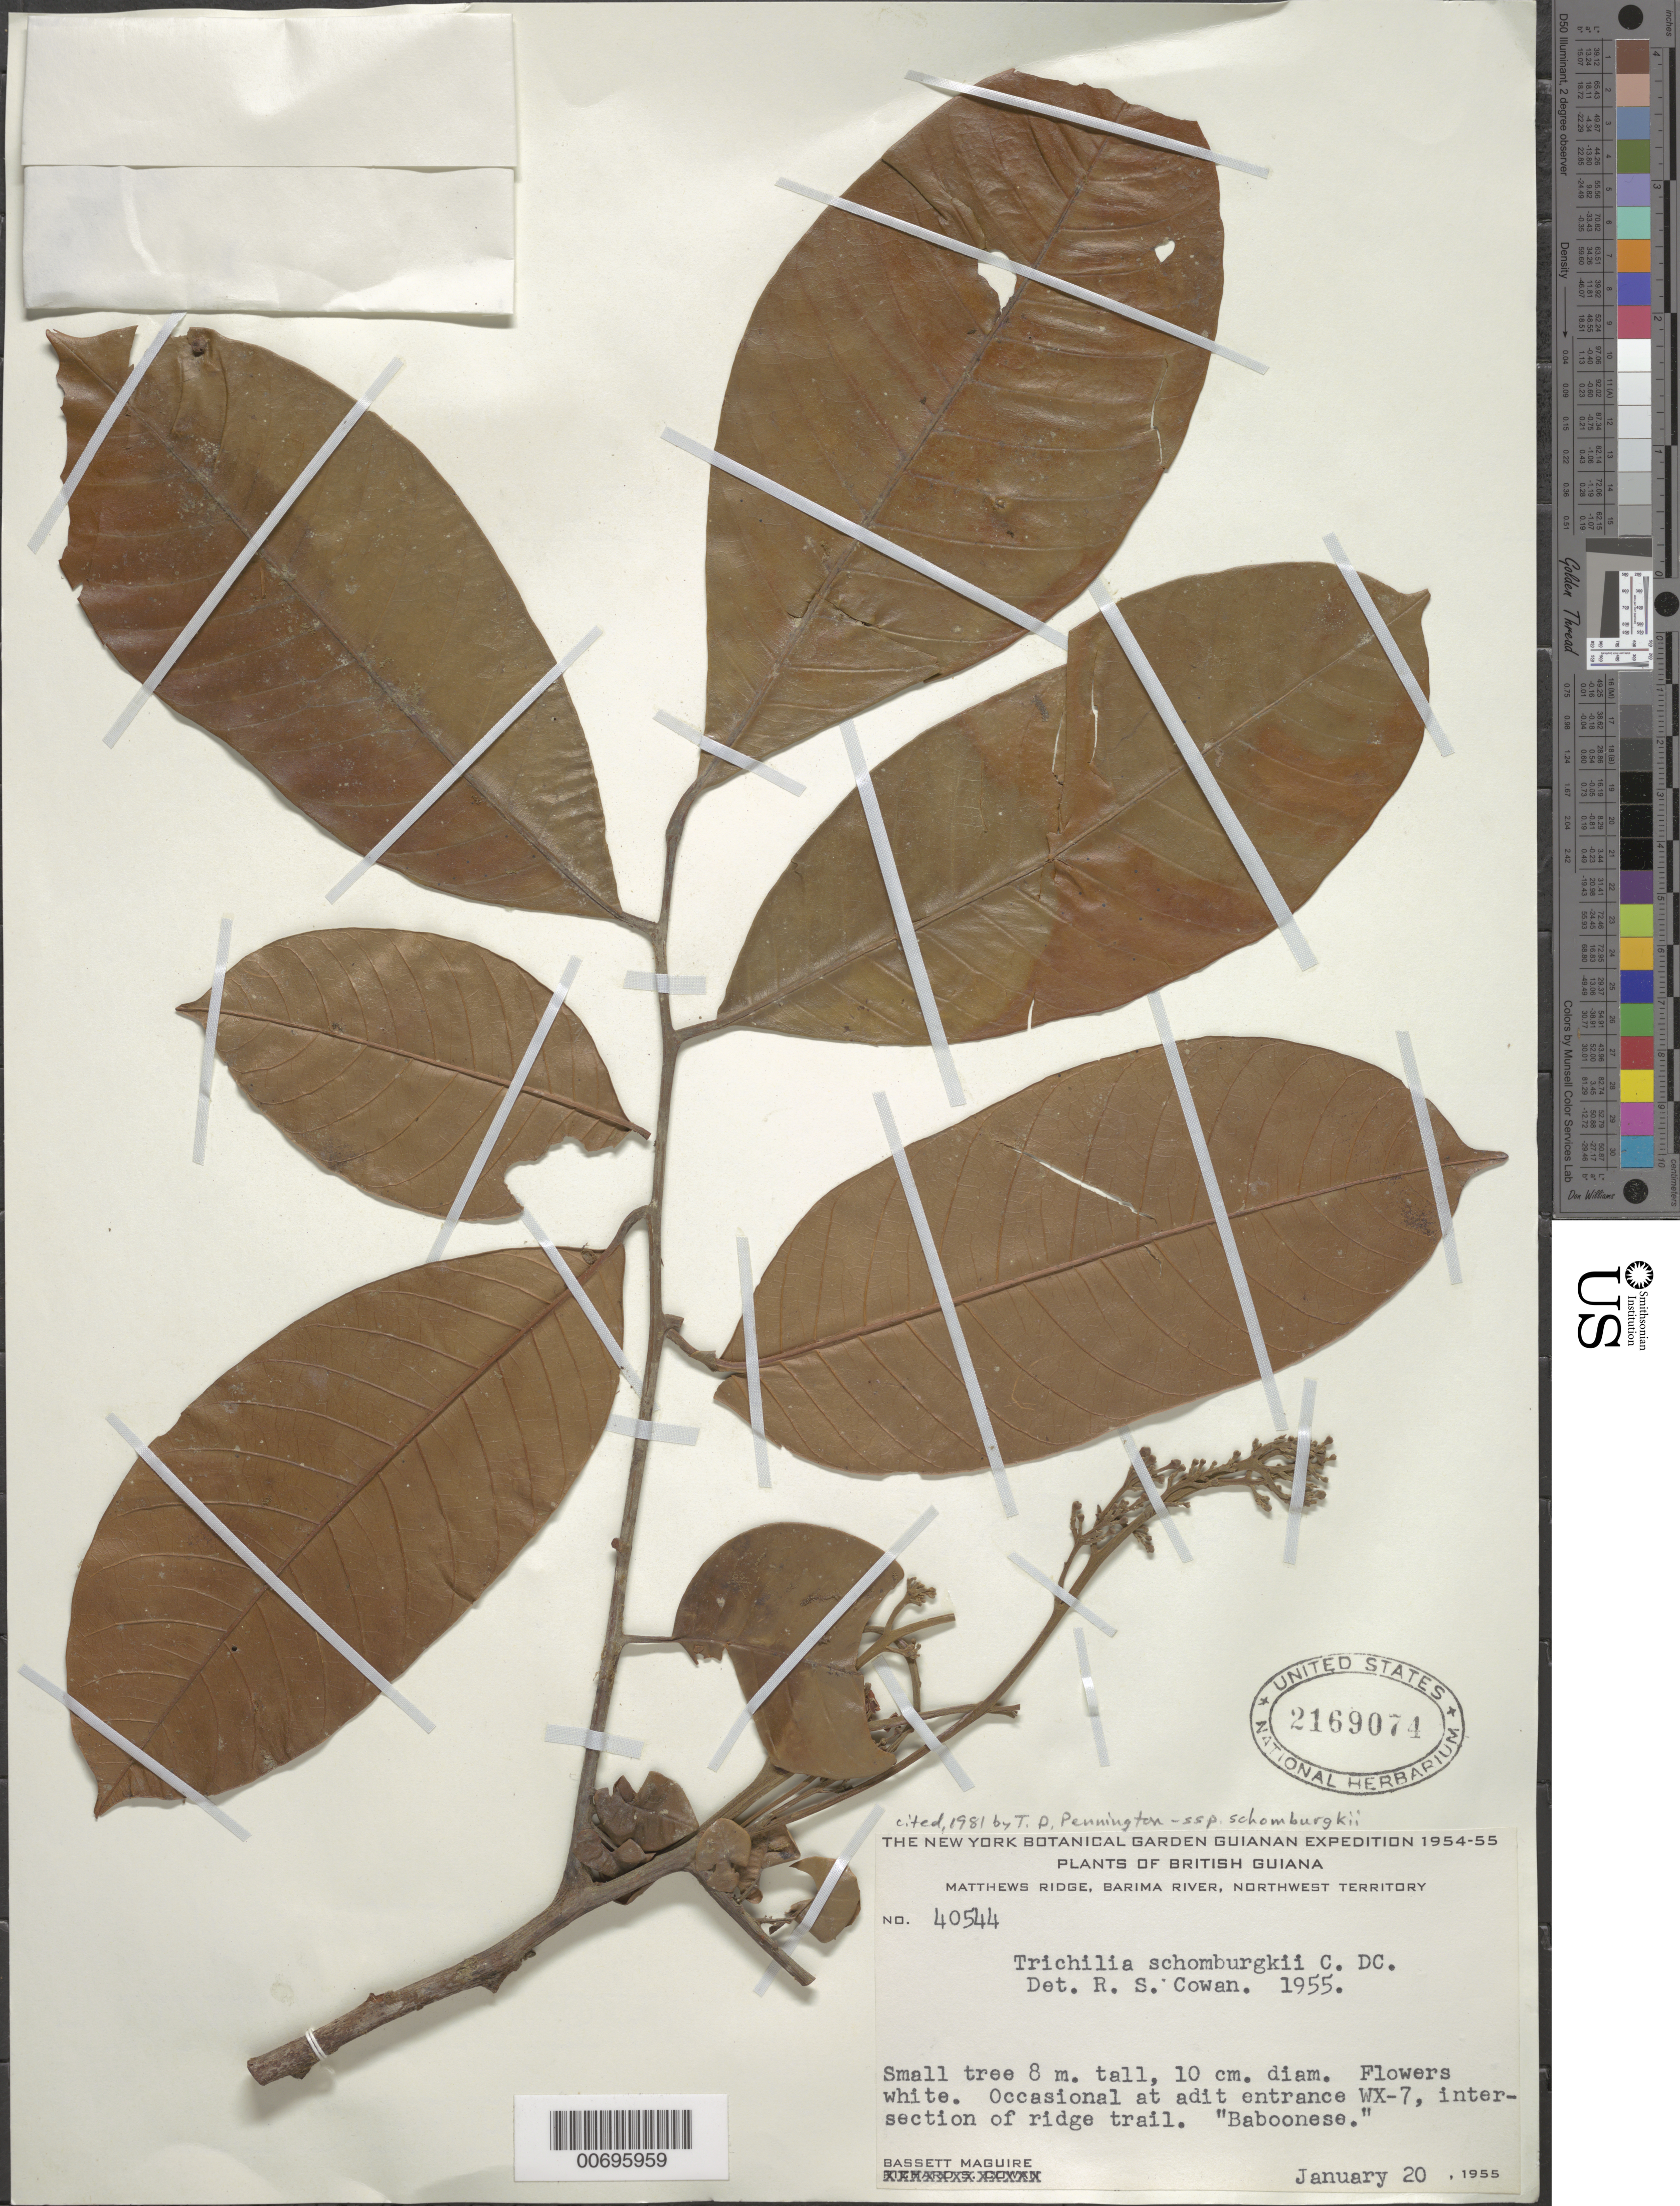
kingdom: Plantae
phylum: Tracheophyta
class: Magnoliopsida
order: Sapindales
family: Meliaceae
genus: Trichilia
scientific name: Trichilia schomburgkii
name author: C. DC.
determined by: Pennington, T. D., (K)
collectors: B. Maguire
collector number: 40544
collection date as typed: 20-Jan-55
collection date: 1955-01-20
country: Guyana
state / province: Barima-Waini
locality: Barima R., Matthews Ridge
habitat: At adit entrance WX7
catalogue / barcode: US 2169074